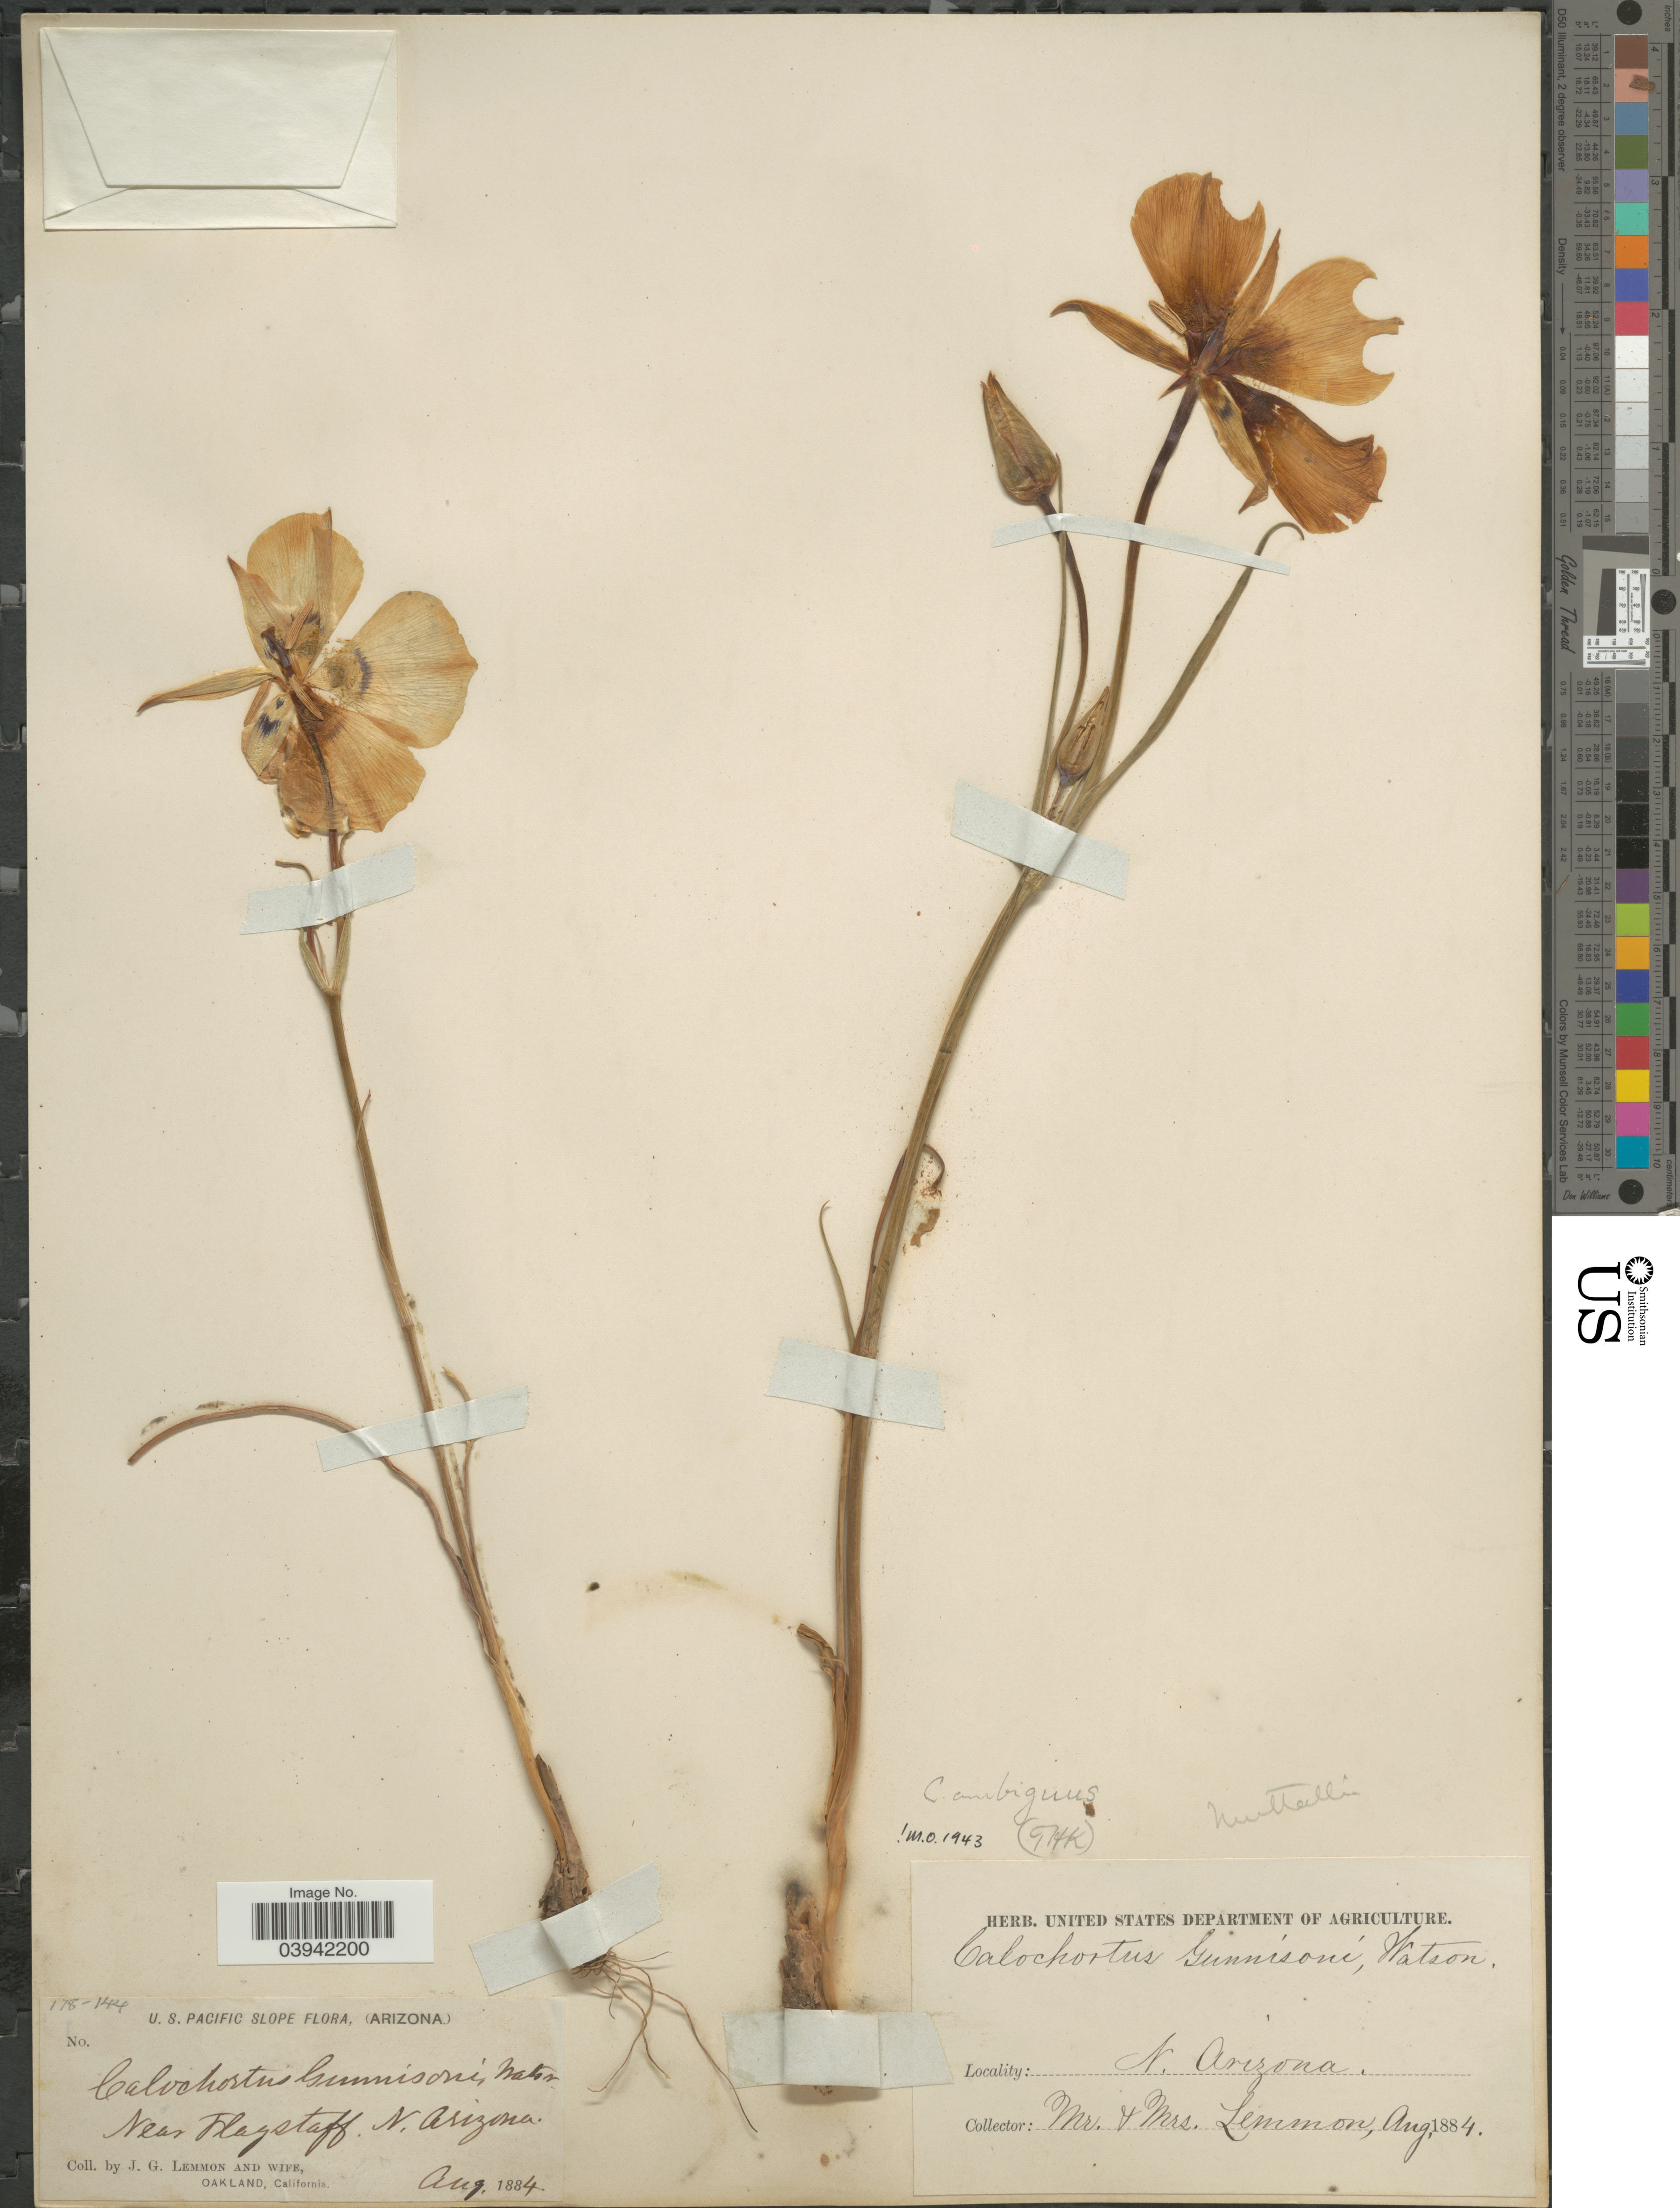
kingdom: Plantae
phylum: Tracheophyta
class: Liliopsida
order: Liliales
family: Liliaceae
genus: Calochortus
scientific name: Calochortus ambiguus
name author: (M.E. Jones) Ownbey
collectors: J. Lemmon & Mrs. J. G. Lemmon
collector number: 178-144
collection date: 1884-08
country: United States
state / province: Arizona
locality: U. S. Pacific slope. Near Flagstaff. N. Arizona.